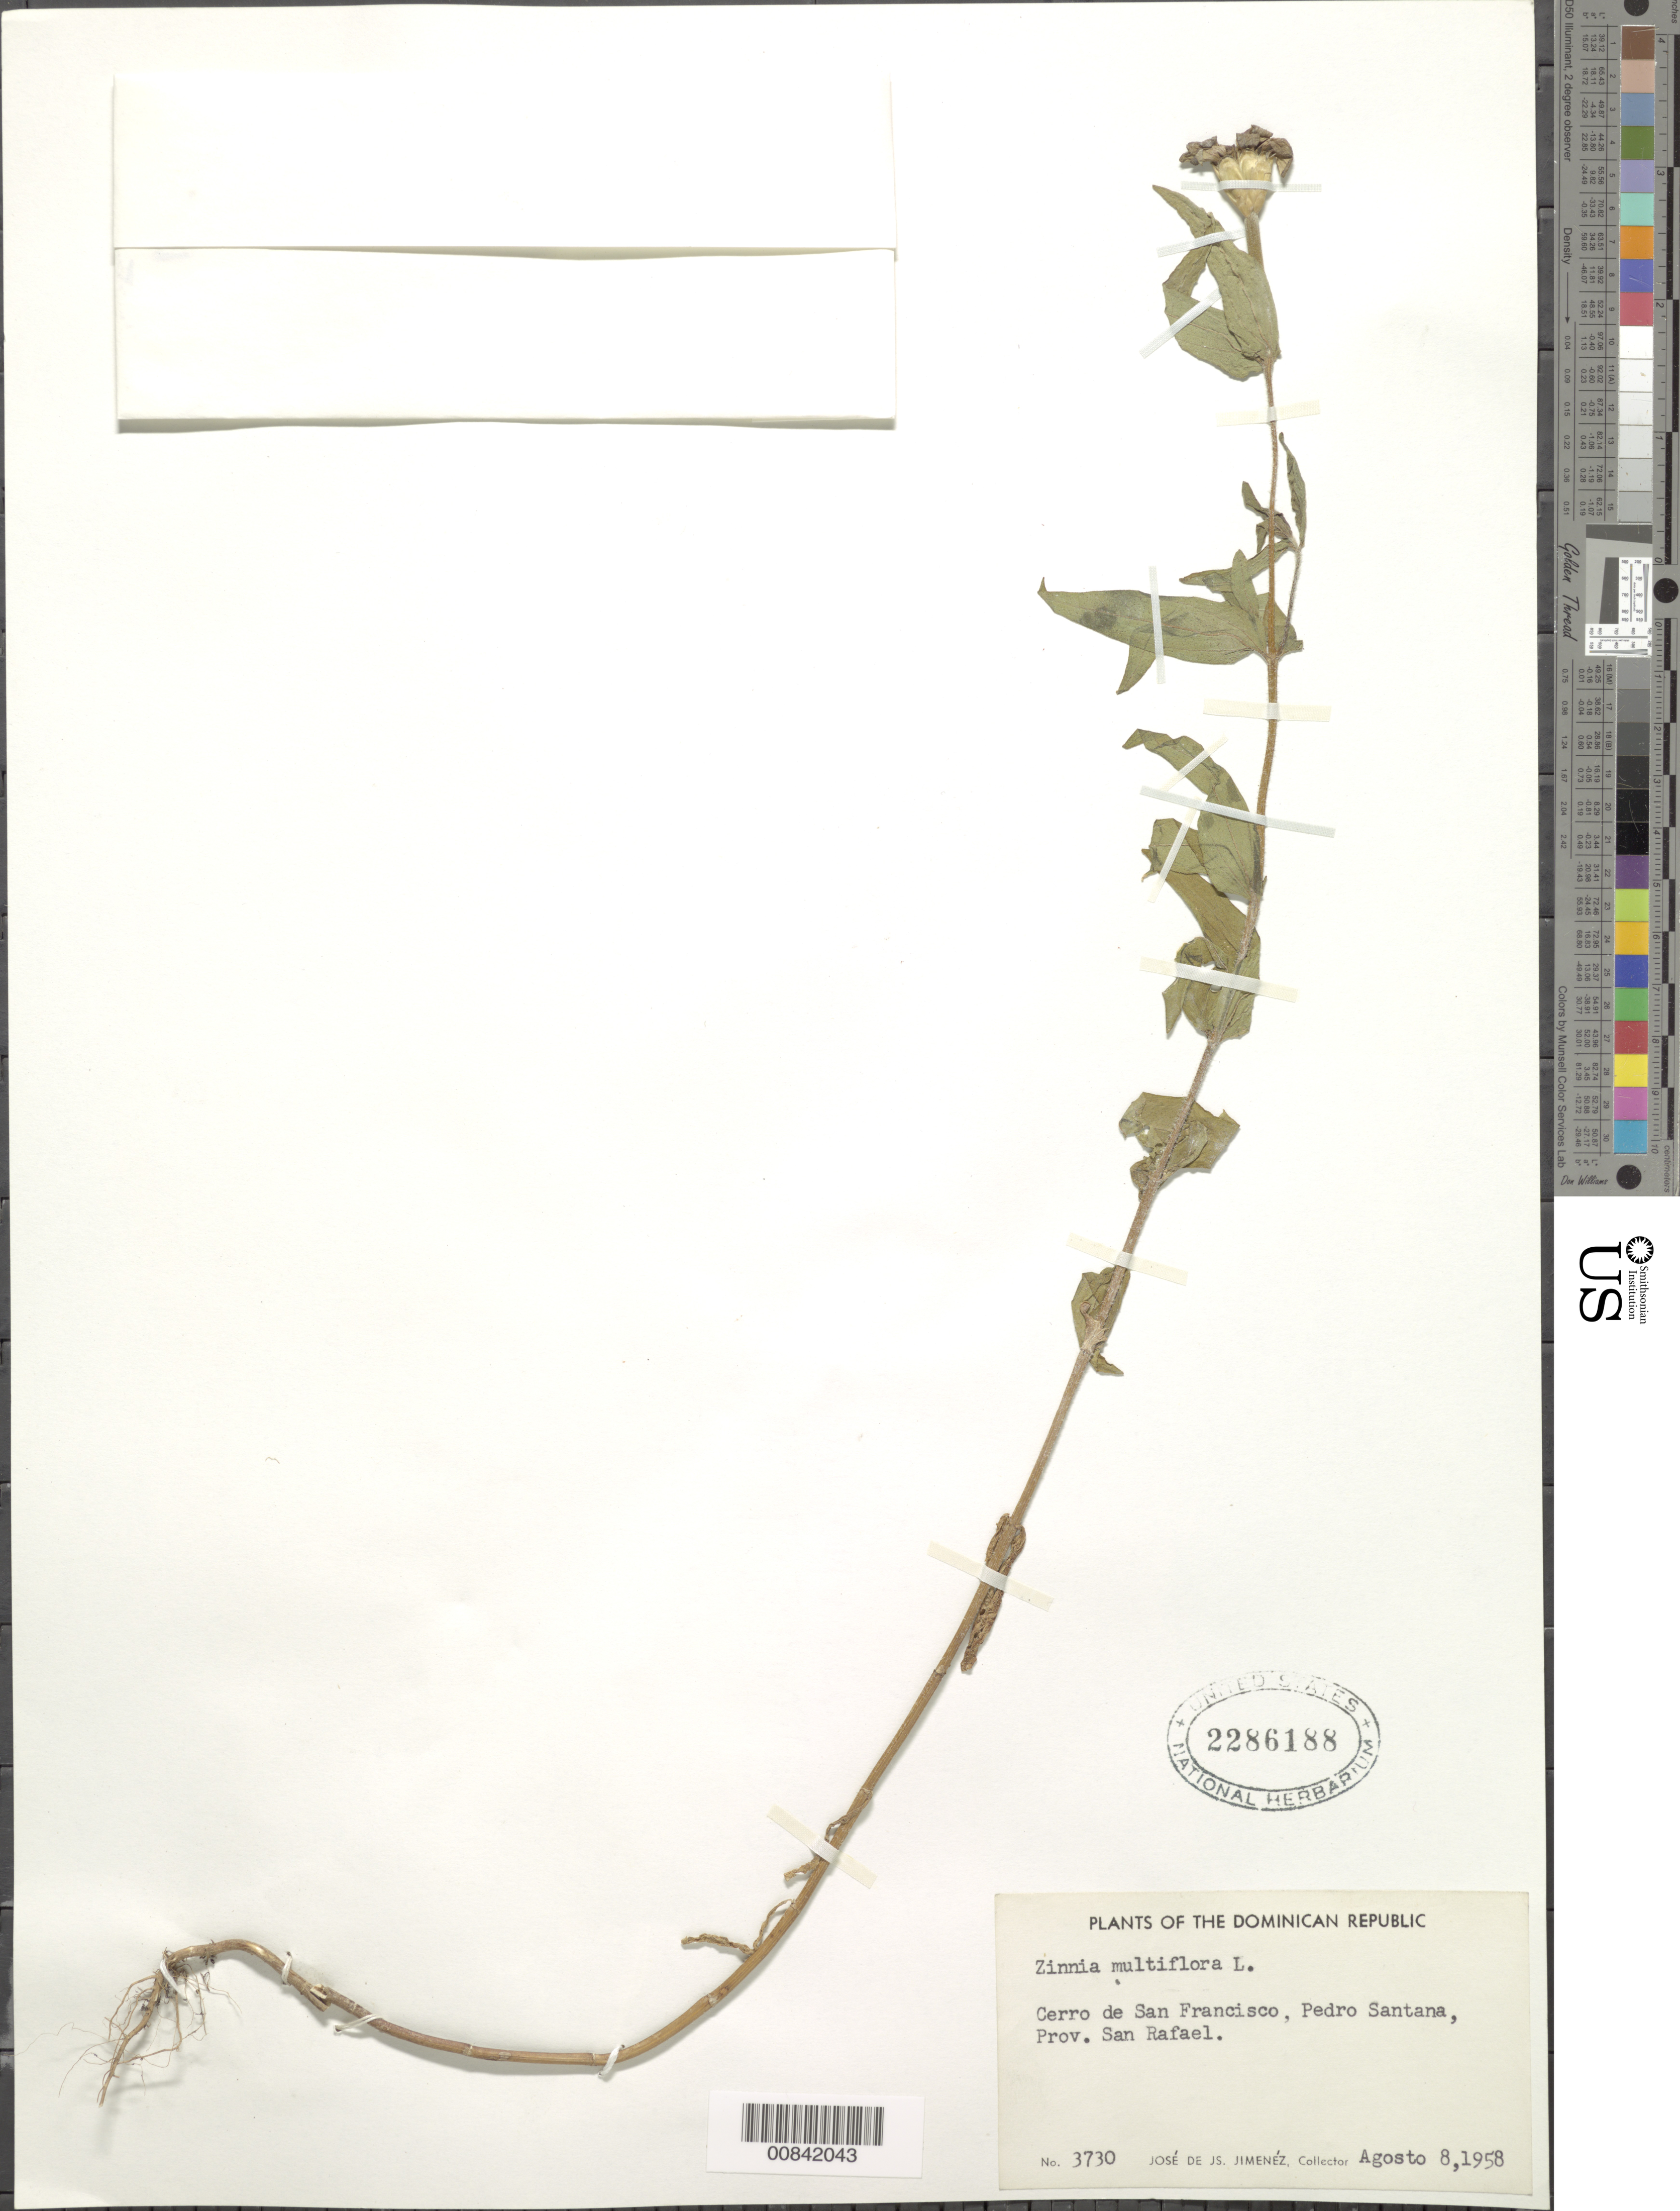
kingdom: Plantae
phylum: Tracheophyta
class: Magnoliopsida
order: Asterales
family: Asteraceae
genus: Zinnia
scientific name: Zinnia peruviana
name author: (L.) L.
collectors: J. J. Jiménez Almonte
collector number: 3730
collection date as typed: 08 Aug 1958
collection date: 1958-08-08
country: Dominican Republic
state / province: Elias Piña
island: Hispaniola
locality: Cerro de San Francisco, Pedro Santana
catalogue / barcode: US 2286188